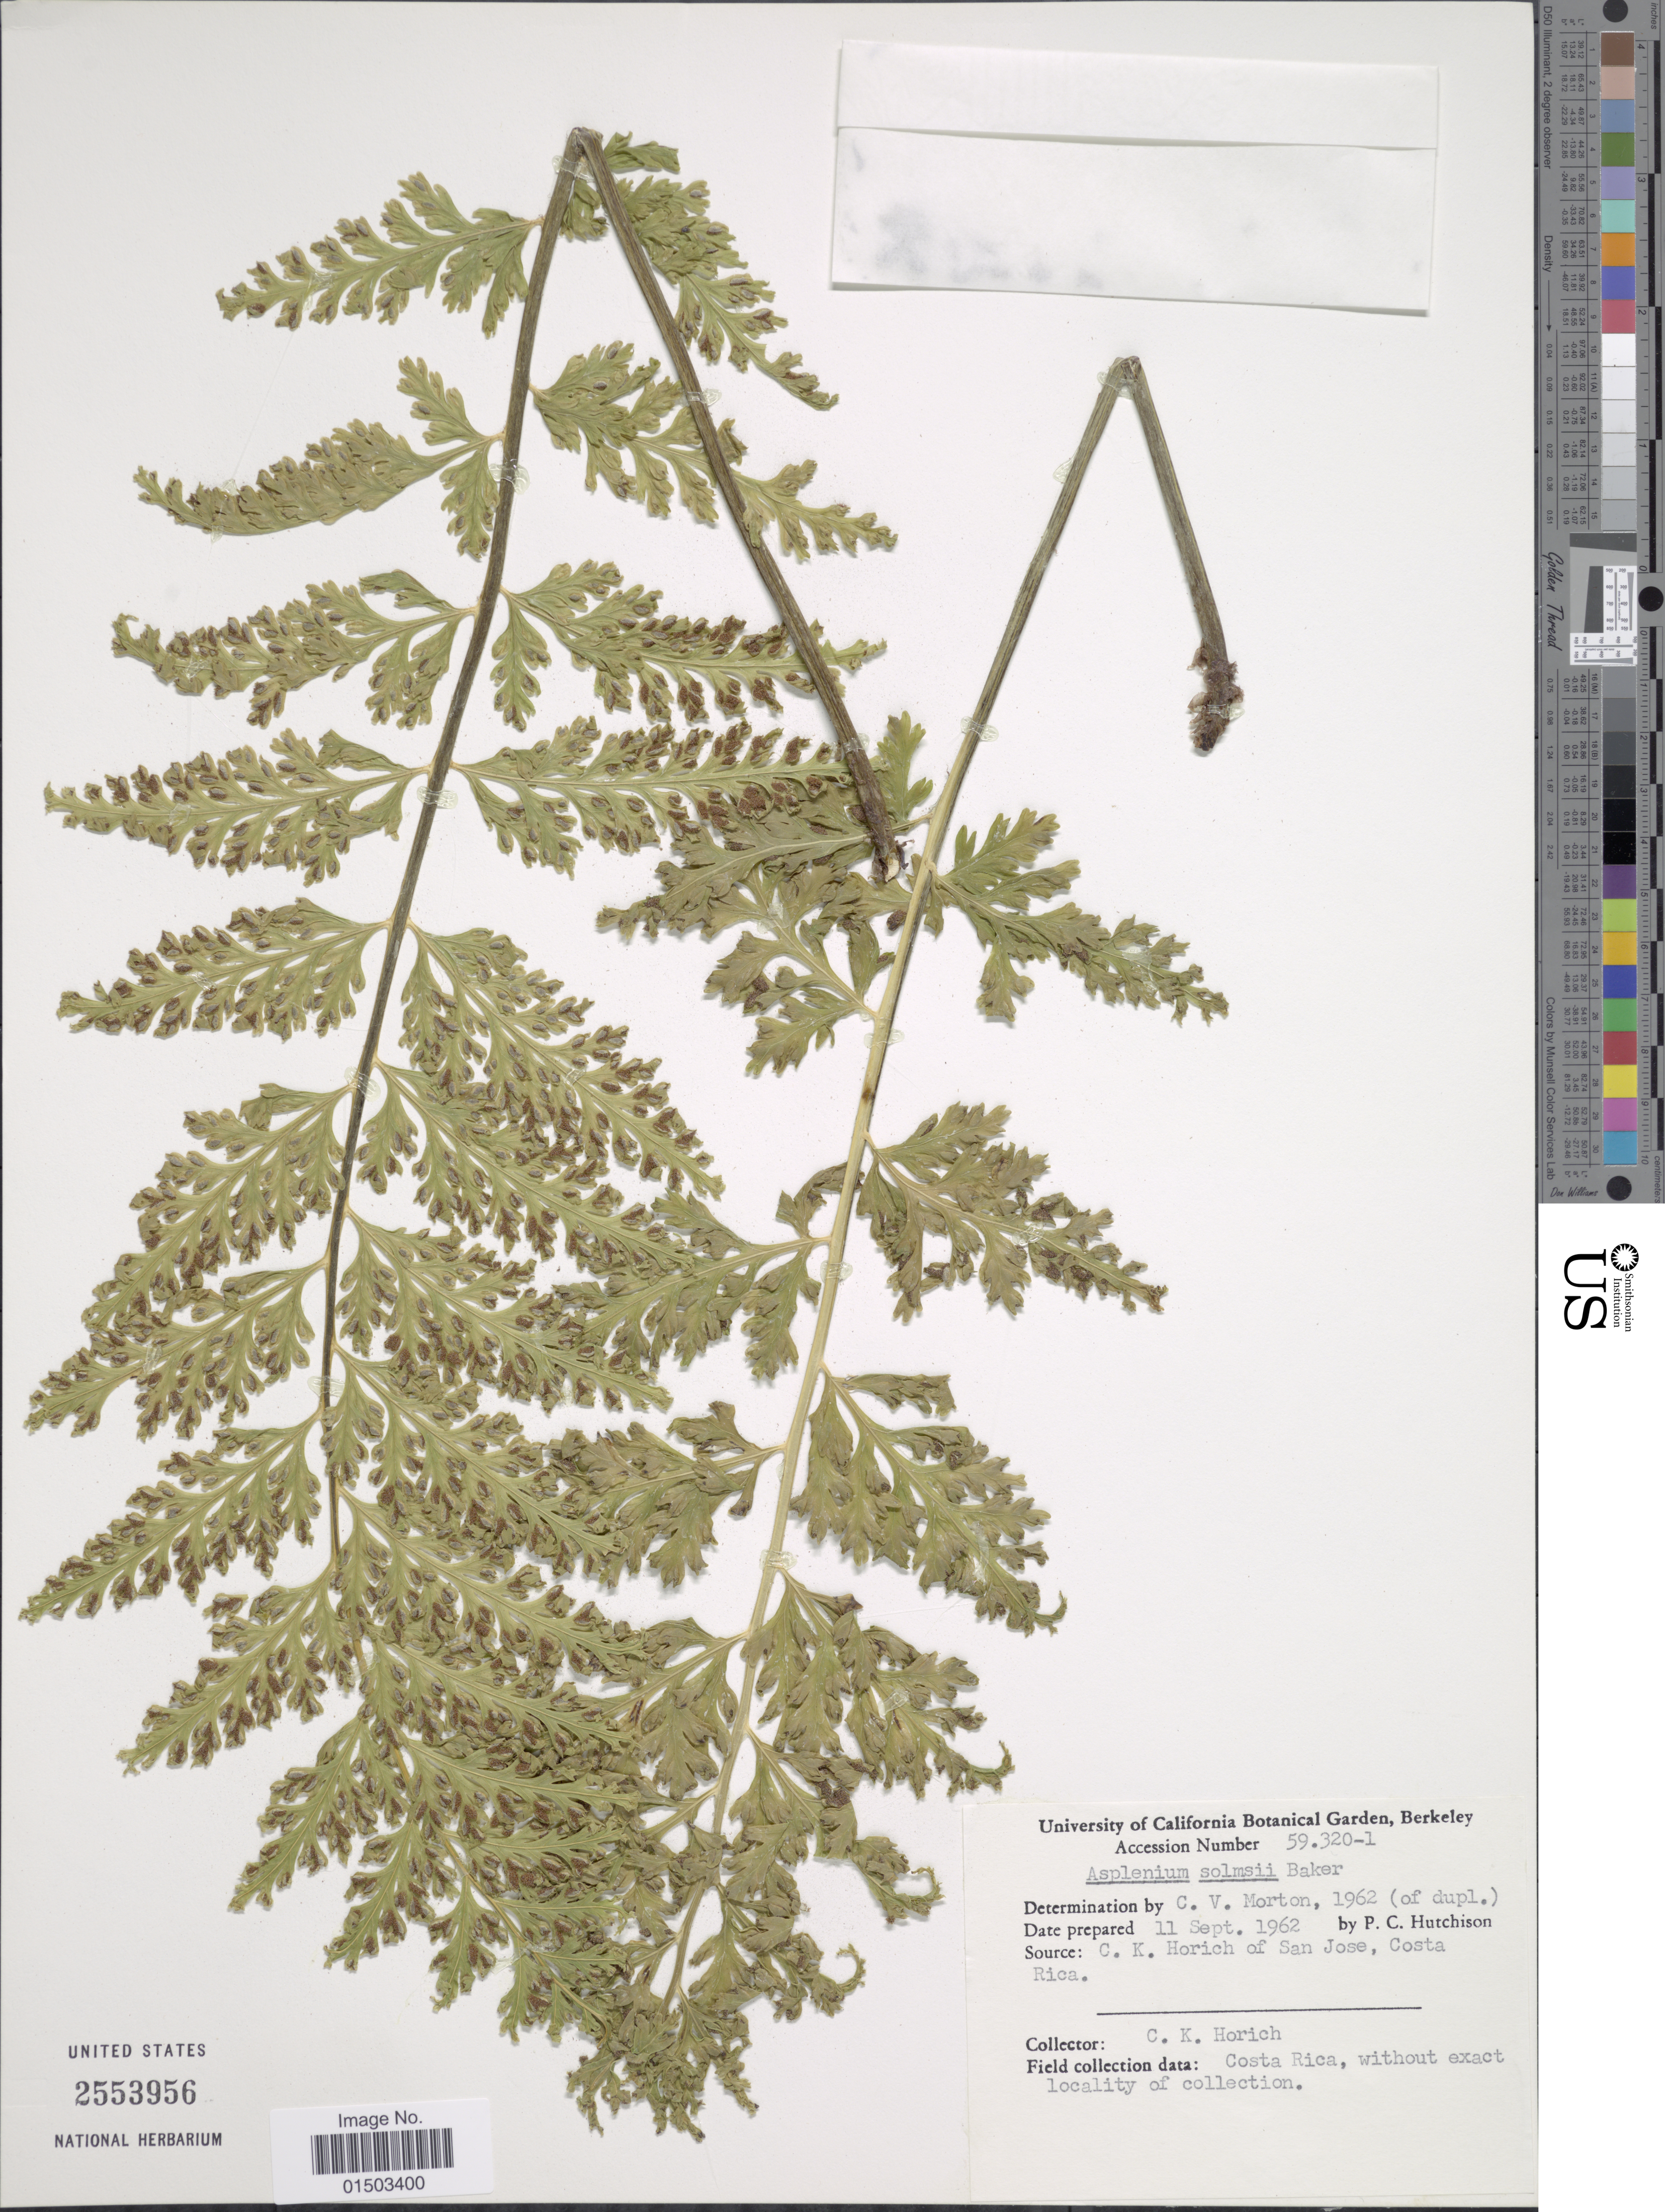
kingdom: Plantae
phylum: Tracheophyta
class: Polypodiopsida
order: Polypodiales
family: Aspleniaceae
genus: Asplenium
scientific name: Asplenium solmsii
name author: Baker ex J.H. Hemsl.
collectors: P. C. Hutchison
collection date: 1962-09-11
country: United States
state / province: California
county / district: Alameda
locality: University of California Botanical Garden, Berkeley, Accession Number 59.320-1.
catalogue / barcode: US 2553956